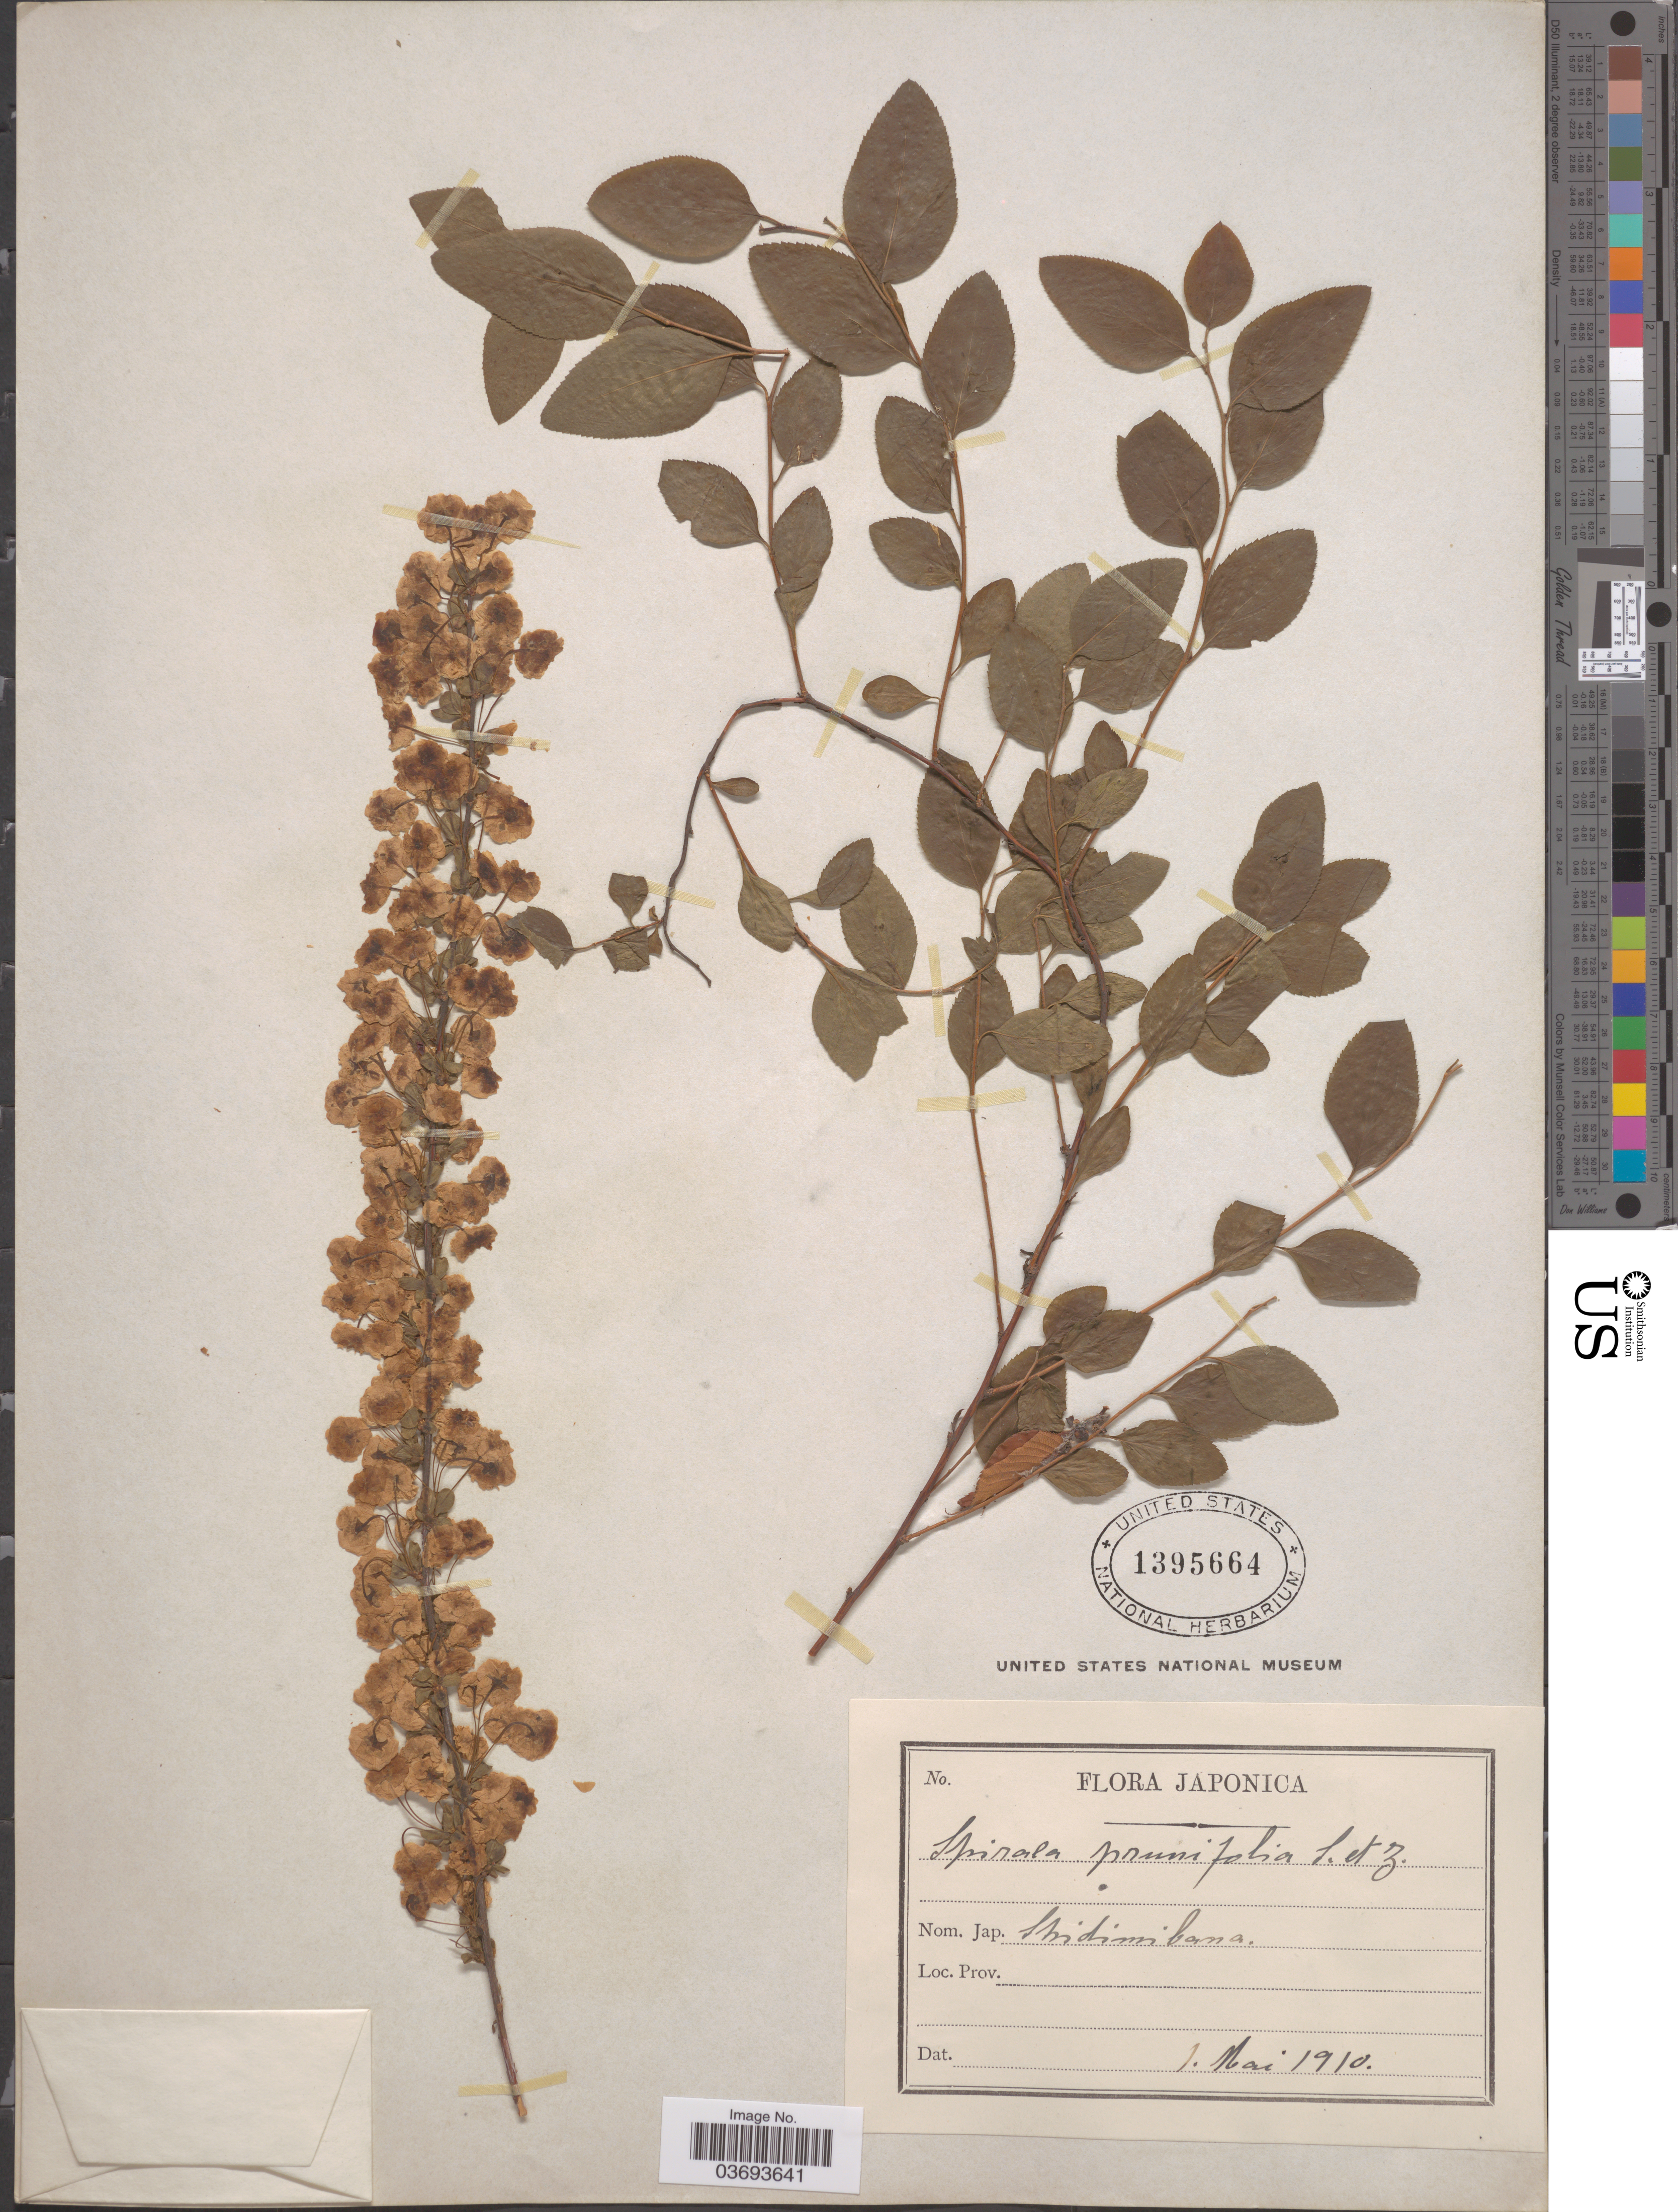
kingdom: Plantae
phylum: Tracheophyta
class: Magnoliopsida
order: Rosales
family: Rosaceae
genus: Spiraea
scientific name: Spiraea prunifolia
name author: Siebold & Zucc.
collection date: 1910-05-01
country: Japan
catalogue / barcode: US 1395664